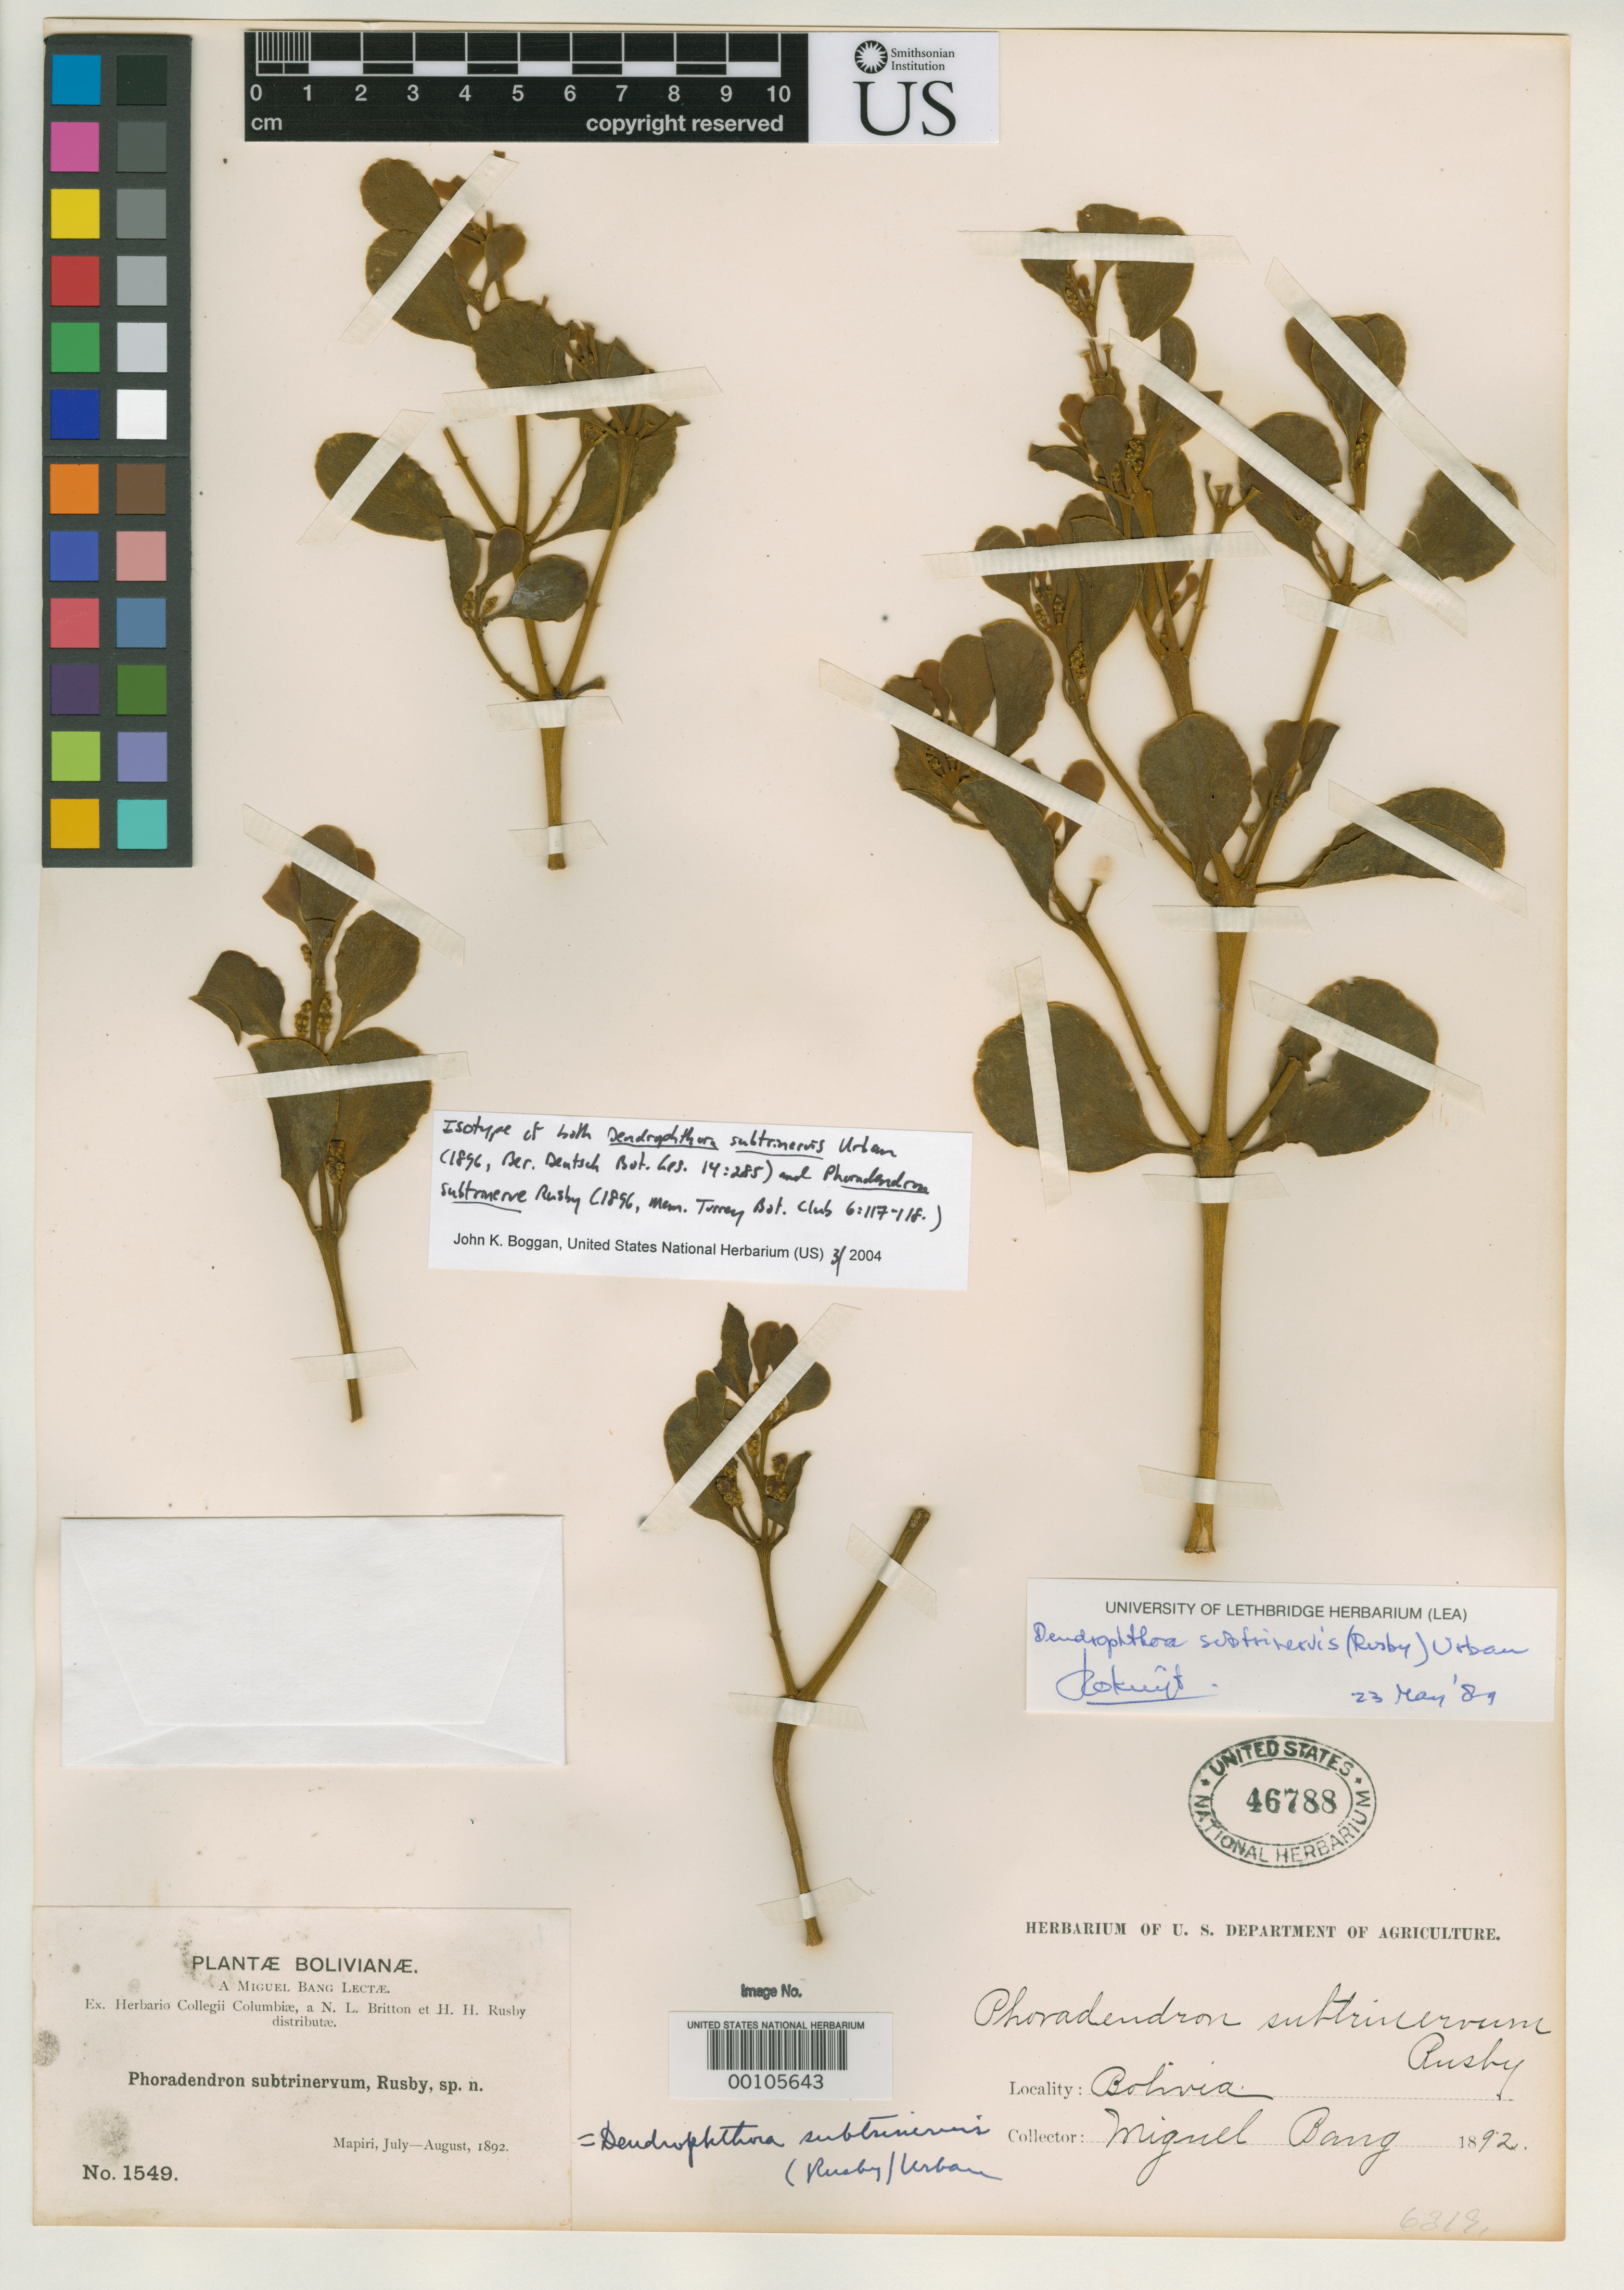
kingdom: Plantae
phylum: Tracheophyta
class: Magnoliopsida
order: Santalales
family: Viscaceae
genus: Phoradendron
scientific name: Phoradendron subtrinerve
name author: Rusby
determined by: Kuijt, Job, (CANADA)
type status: Isotype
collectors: M. Bang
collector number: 1549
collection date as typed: Jul 1892 to -- Aug 1892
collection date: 1892-07/1892-08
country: Bolivia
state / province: La Paz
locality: Mapiri.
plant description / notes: Cited 1961 by Kuijt, Wentia 6: 107-108.; Also an isotype of Dendrophthora subtrinervis Urban.; Cited 1961 by Kuijt, Wentia 6: 107-108.; Also an isotype of Phoradendron subtrinerve Rusby.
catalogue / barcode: US 46788